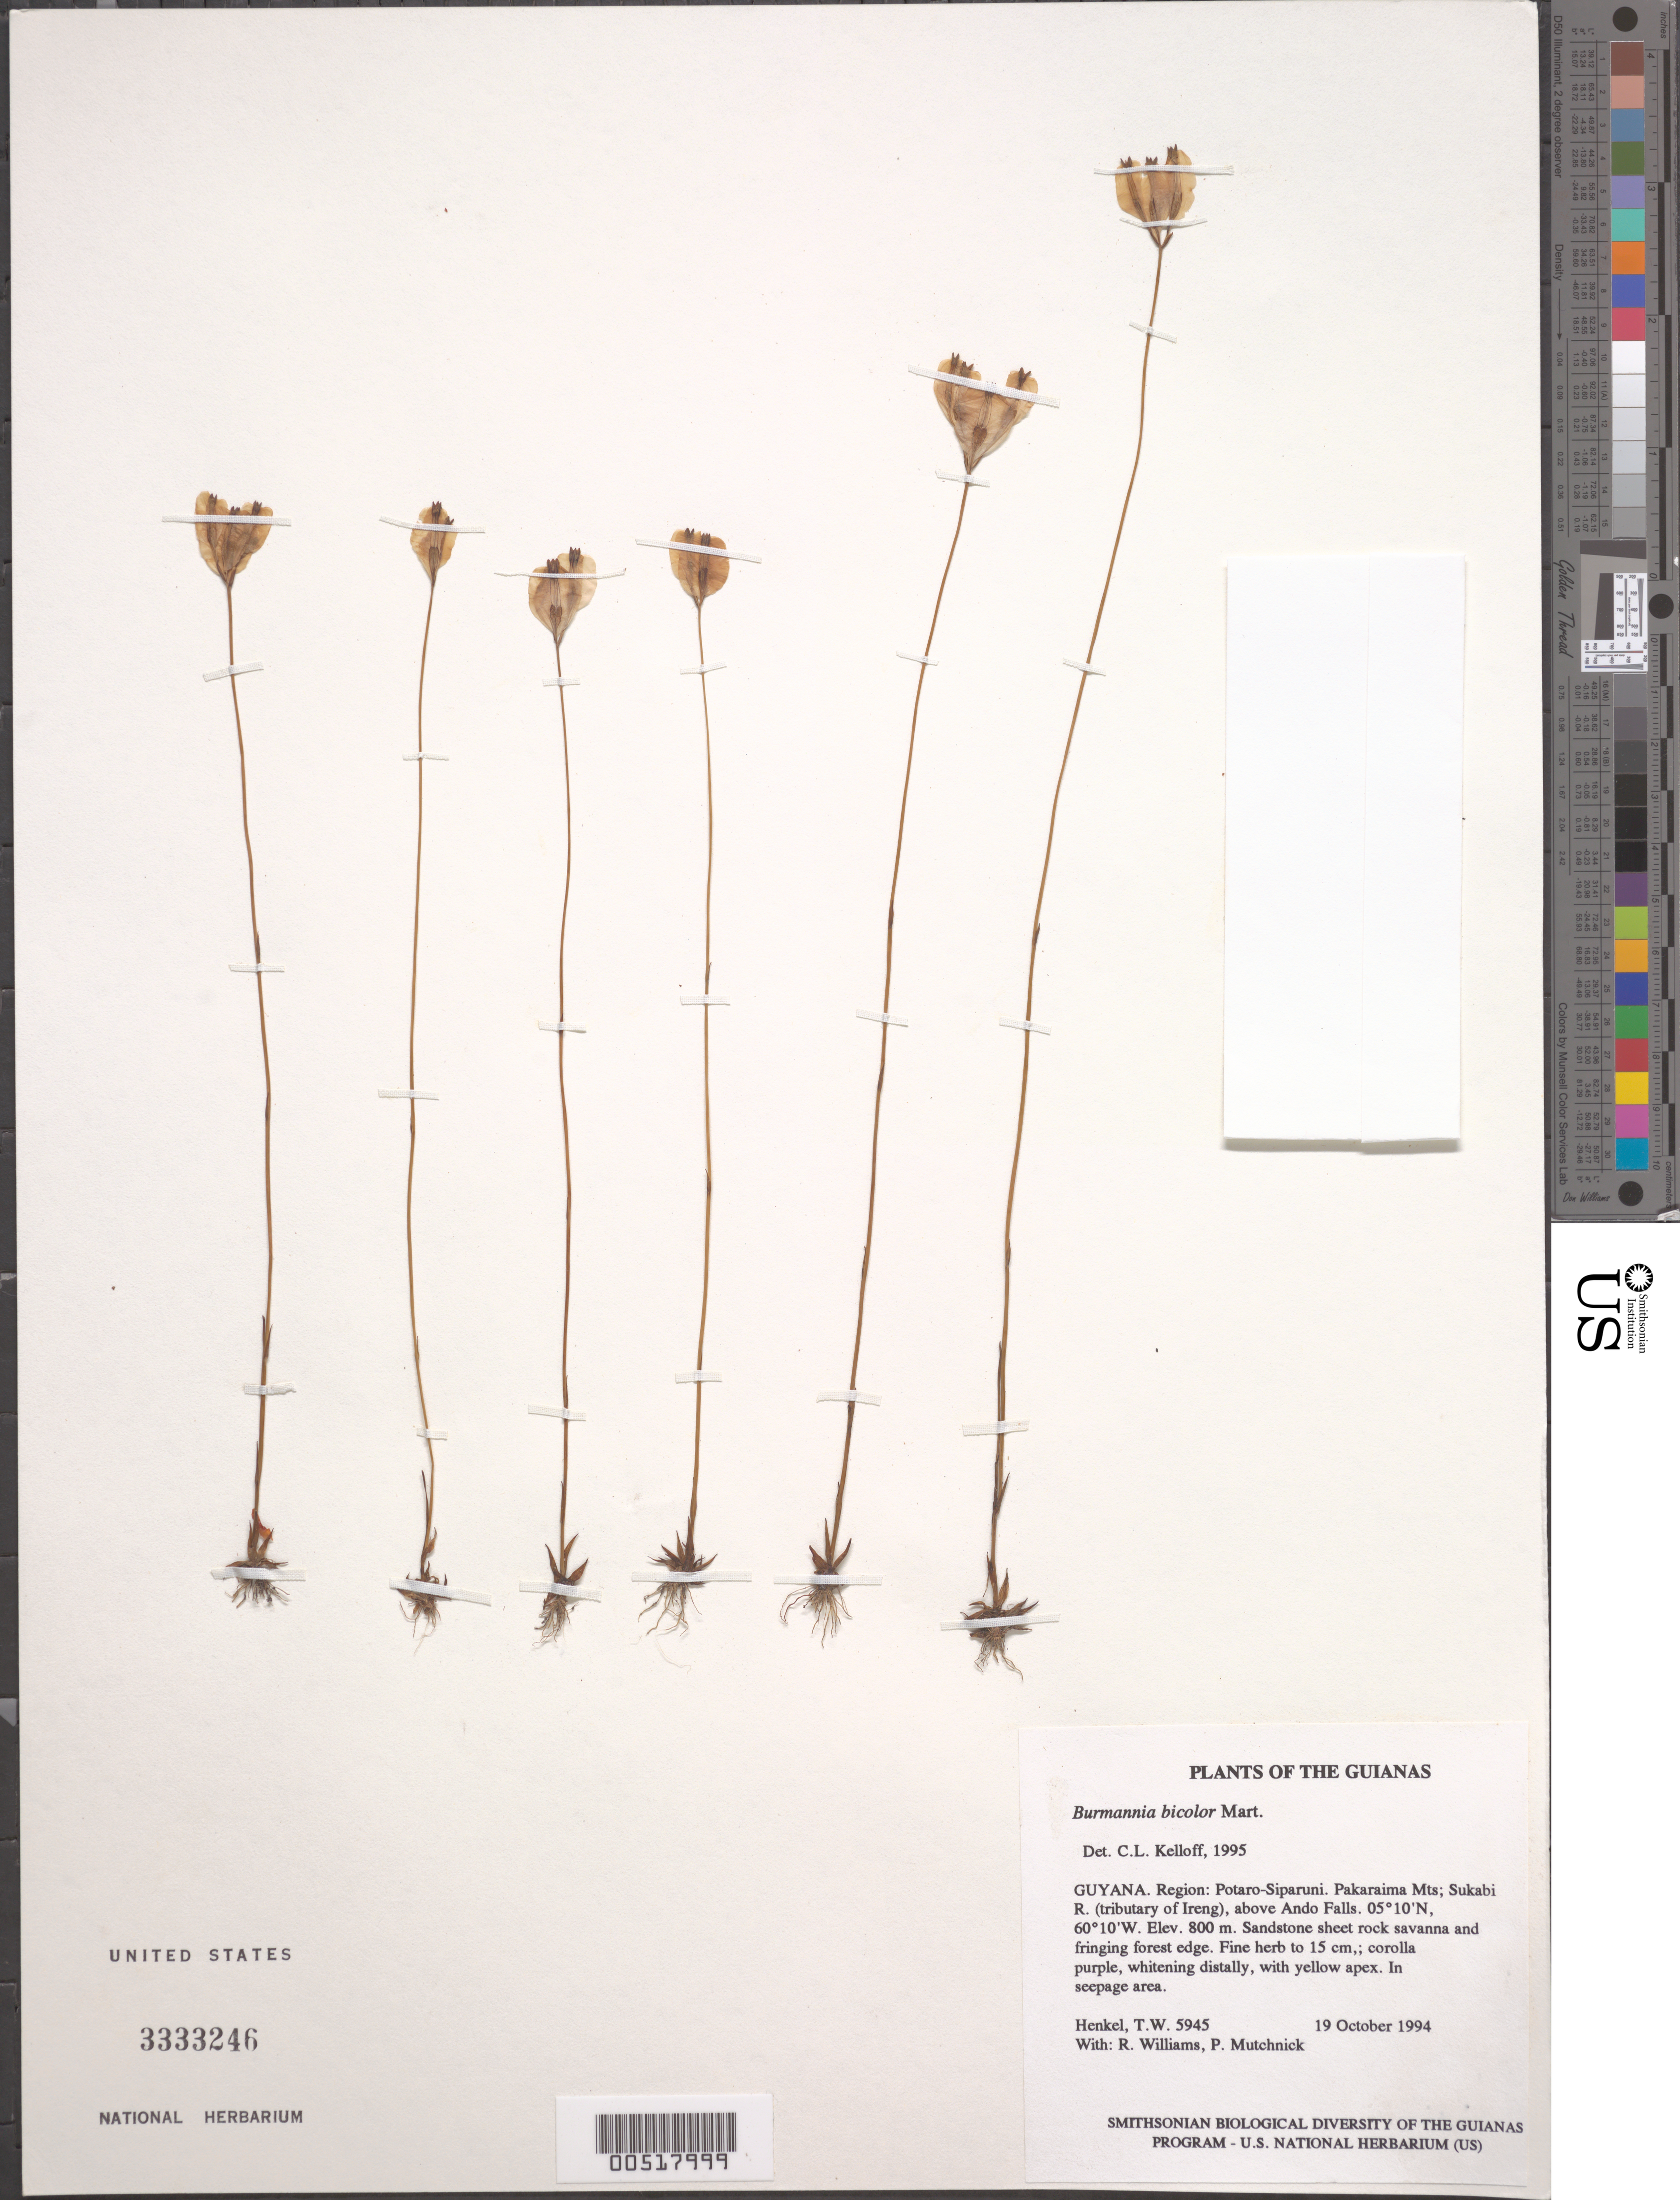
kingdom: Plantae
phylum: Tracheophyta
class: Liliopsida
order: Dioscoreales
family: Burmanniaceae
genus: Burmannia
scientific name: Burmannia bicolor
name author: Mart.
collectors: T. Henkel, R. Williams & P. Mutchnick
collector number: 5945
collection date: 1994-10-19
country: Guyana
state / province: Potaro-Siparuni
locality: The Guianas. Region: Potaro-Siparuni. Pakaraima Mts; Sukabi R. (tributary of Ireng), above Ando Falls.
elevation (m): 800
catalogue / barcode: US 3333246